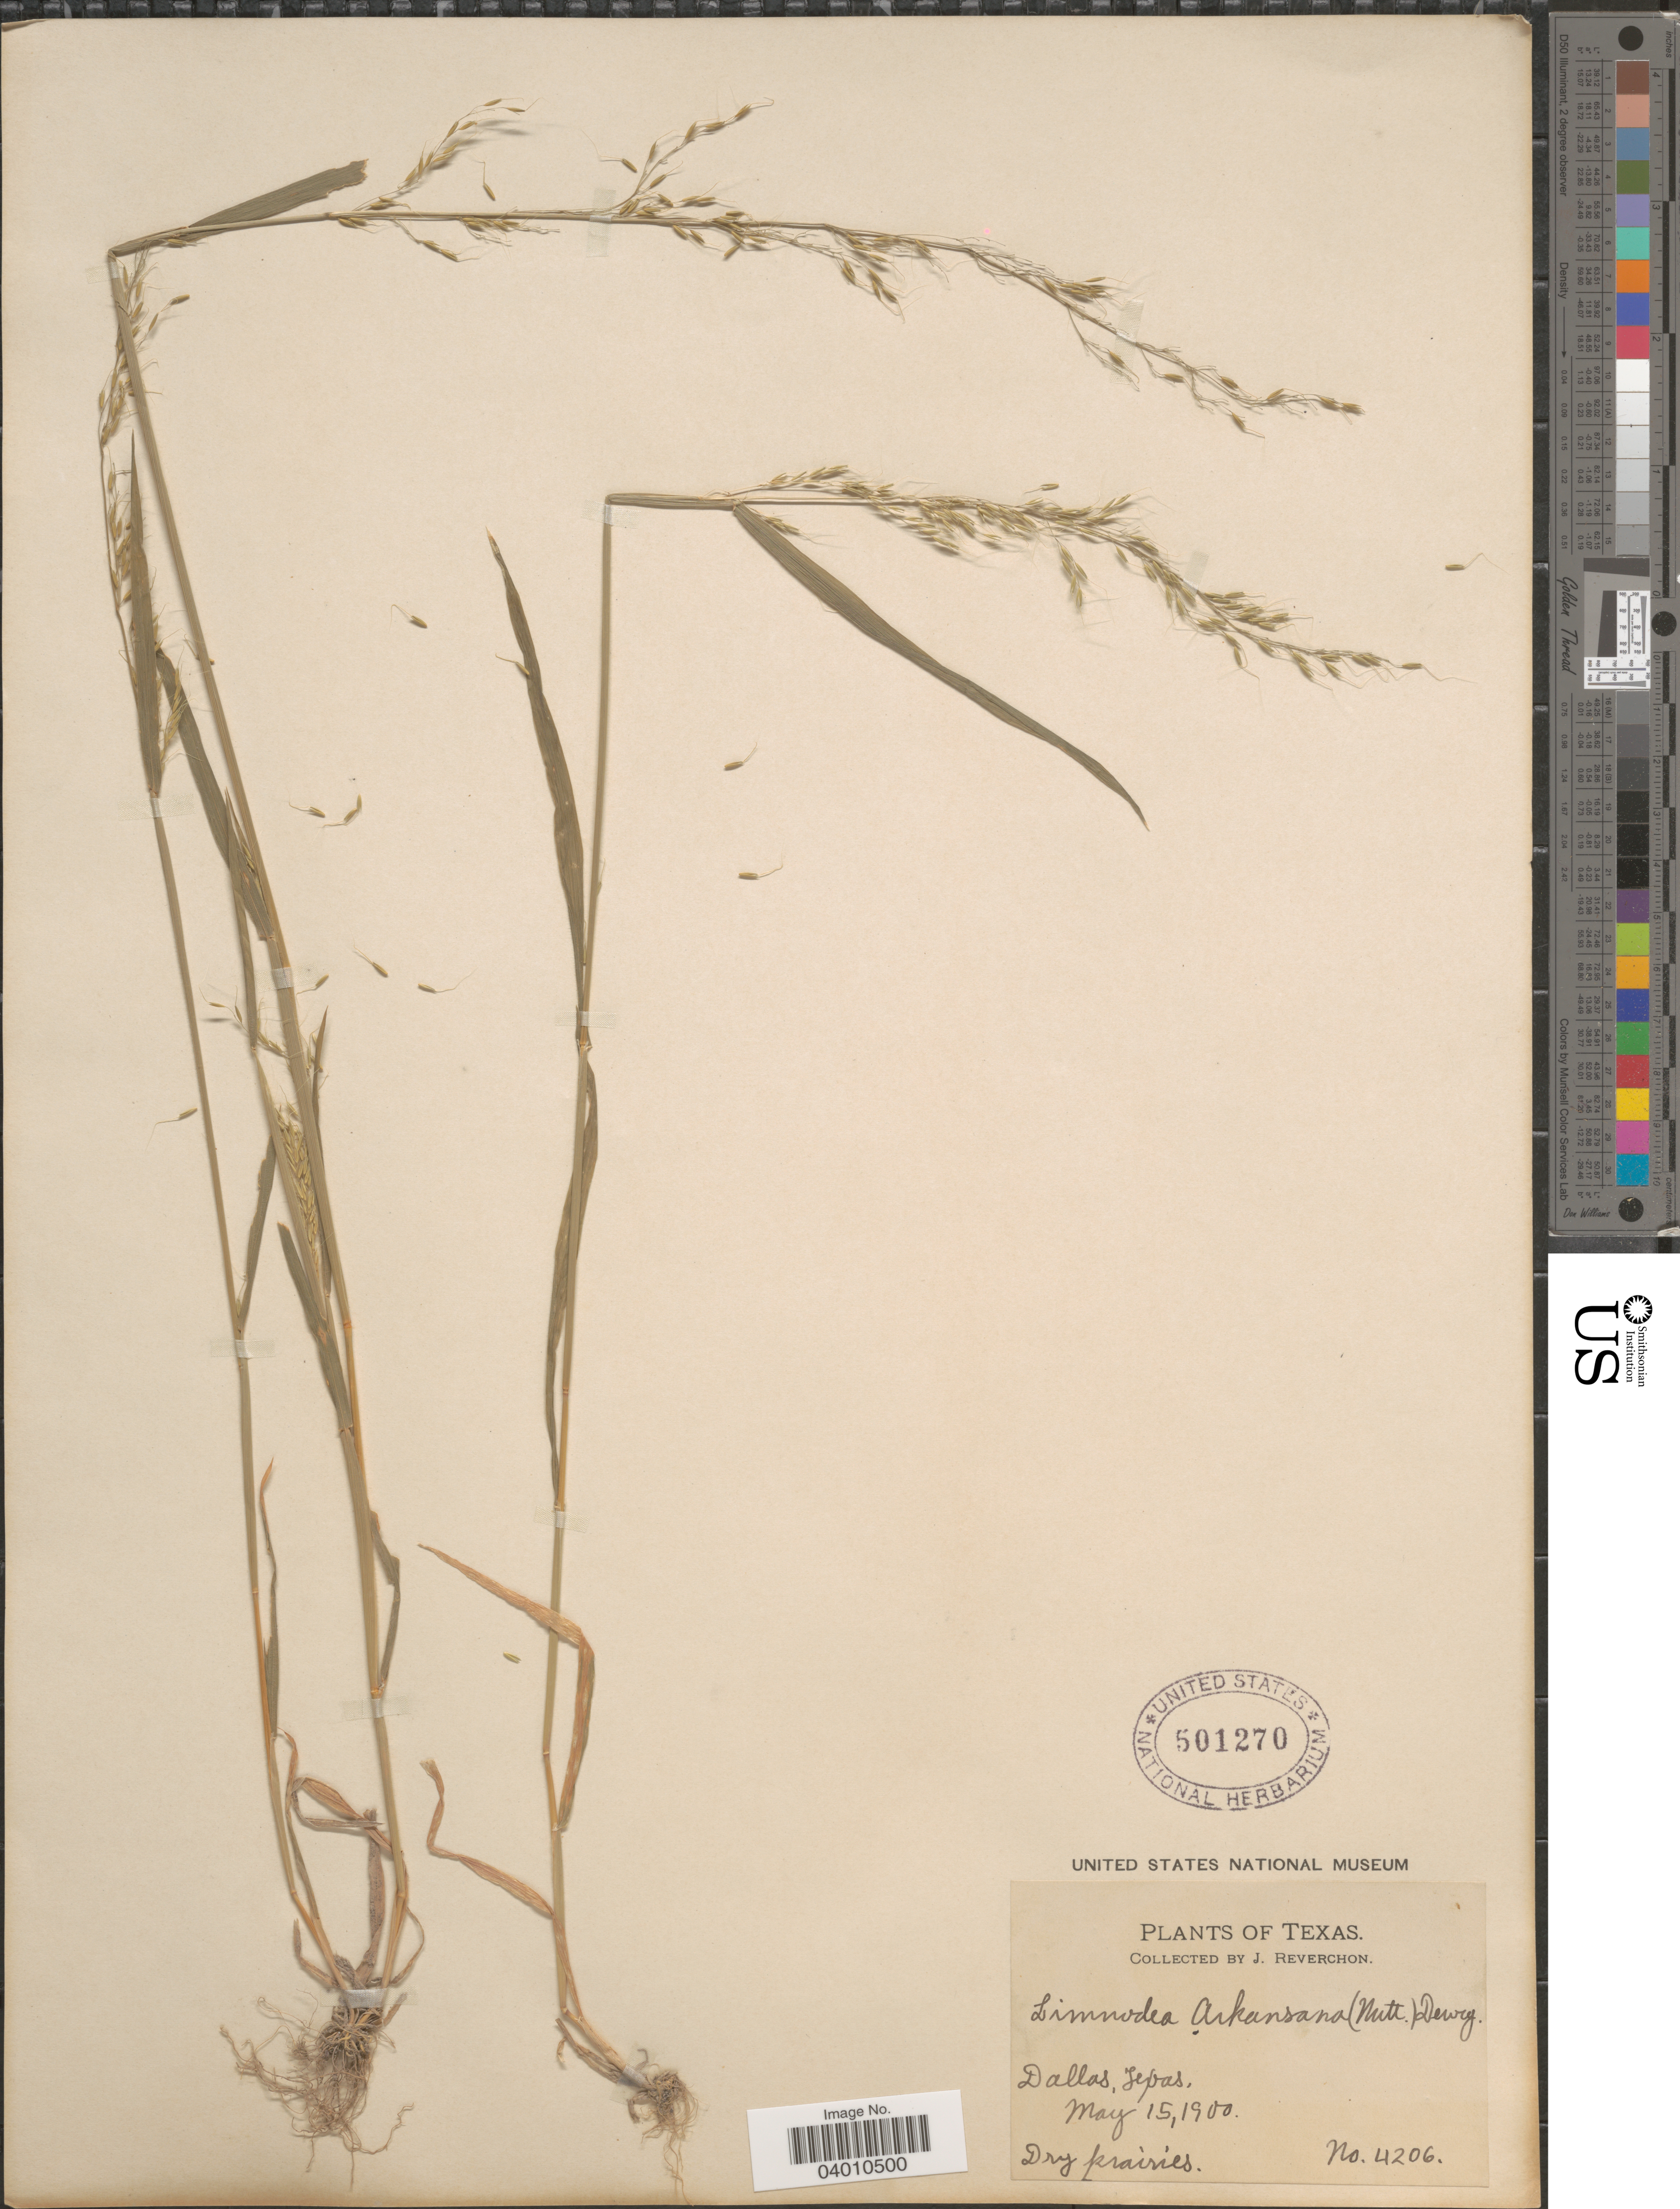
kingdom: Plantae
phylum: Tracheophyta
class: Liliopsida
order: Poales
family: Poaceae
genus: Limnodea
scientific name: Limnodea arkansana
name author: (Nutt.) L.H. Dewey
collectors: J. Reverchon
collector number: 4206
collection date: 1900-05-15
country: United States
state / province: Texas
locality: Dallas.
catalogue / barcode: US 501270